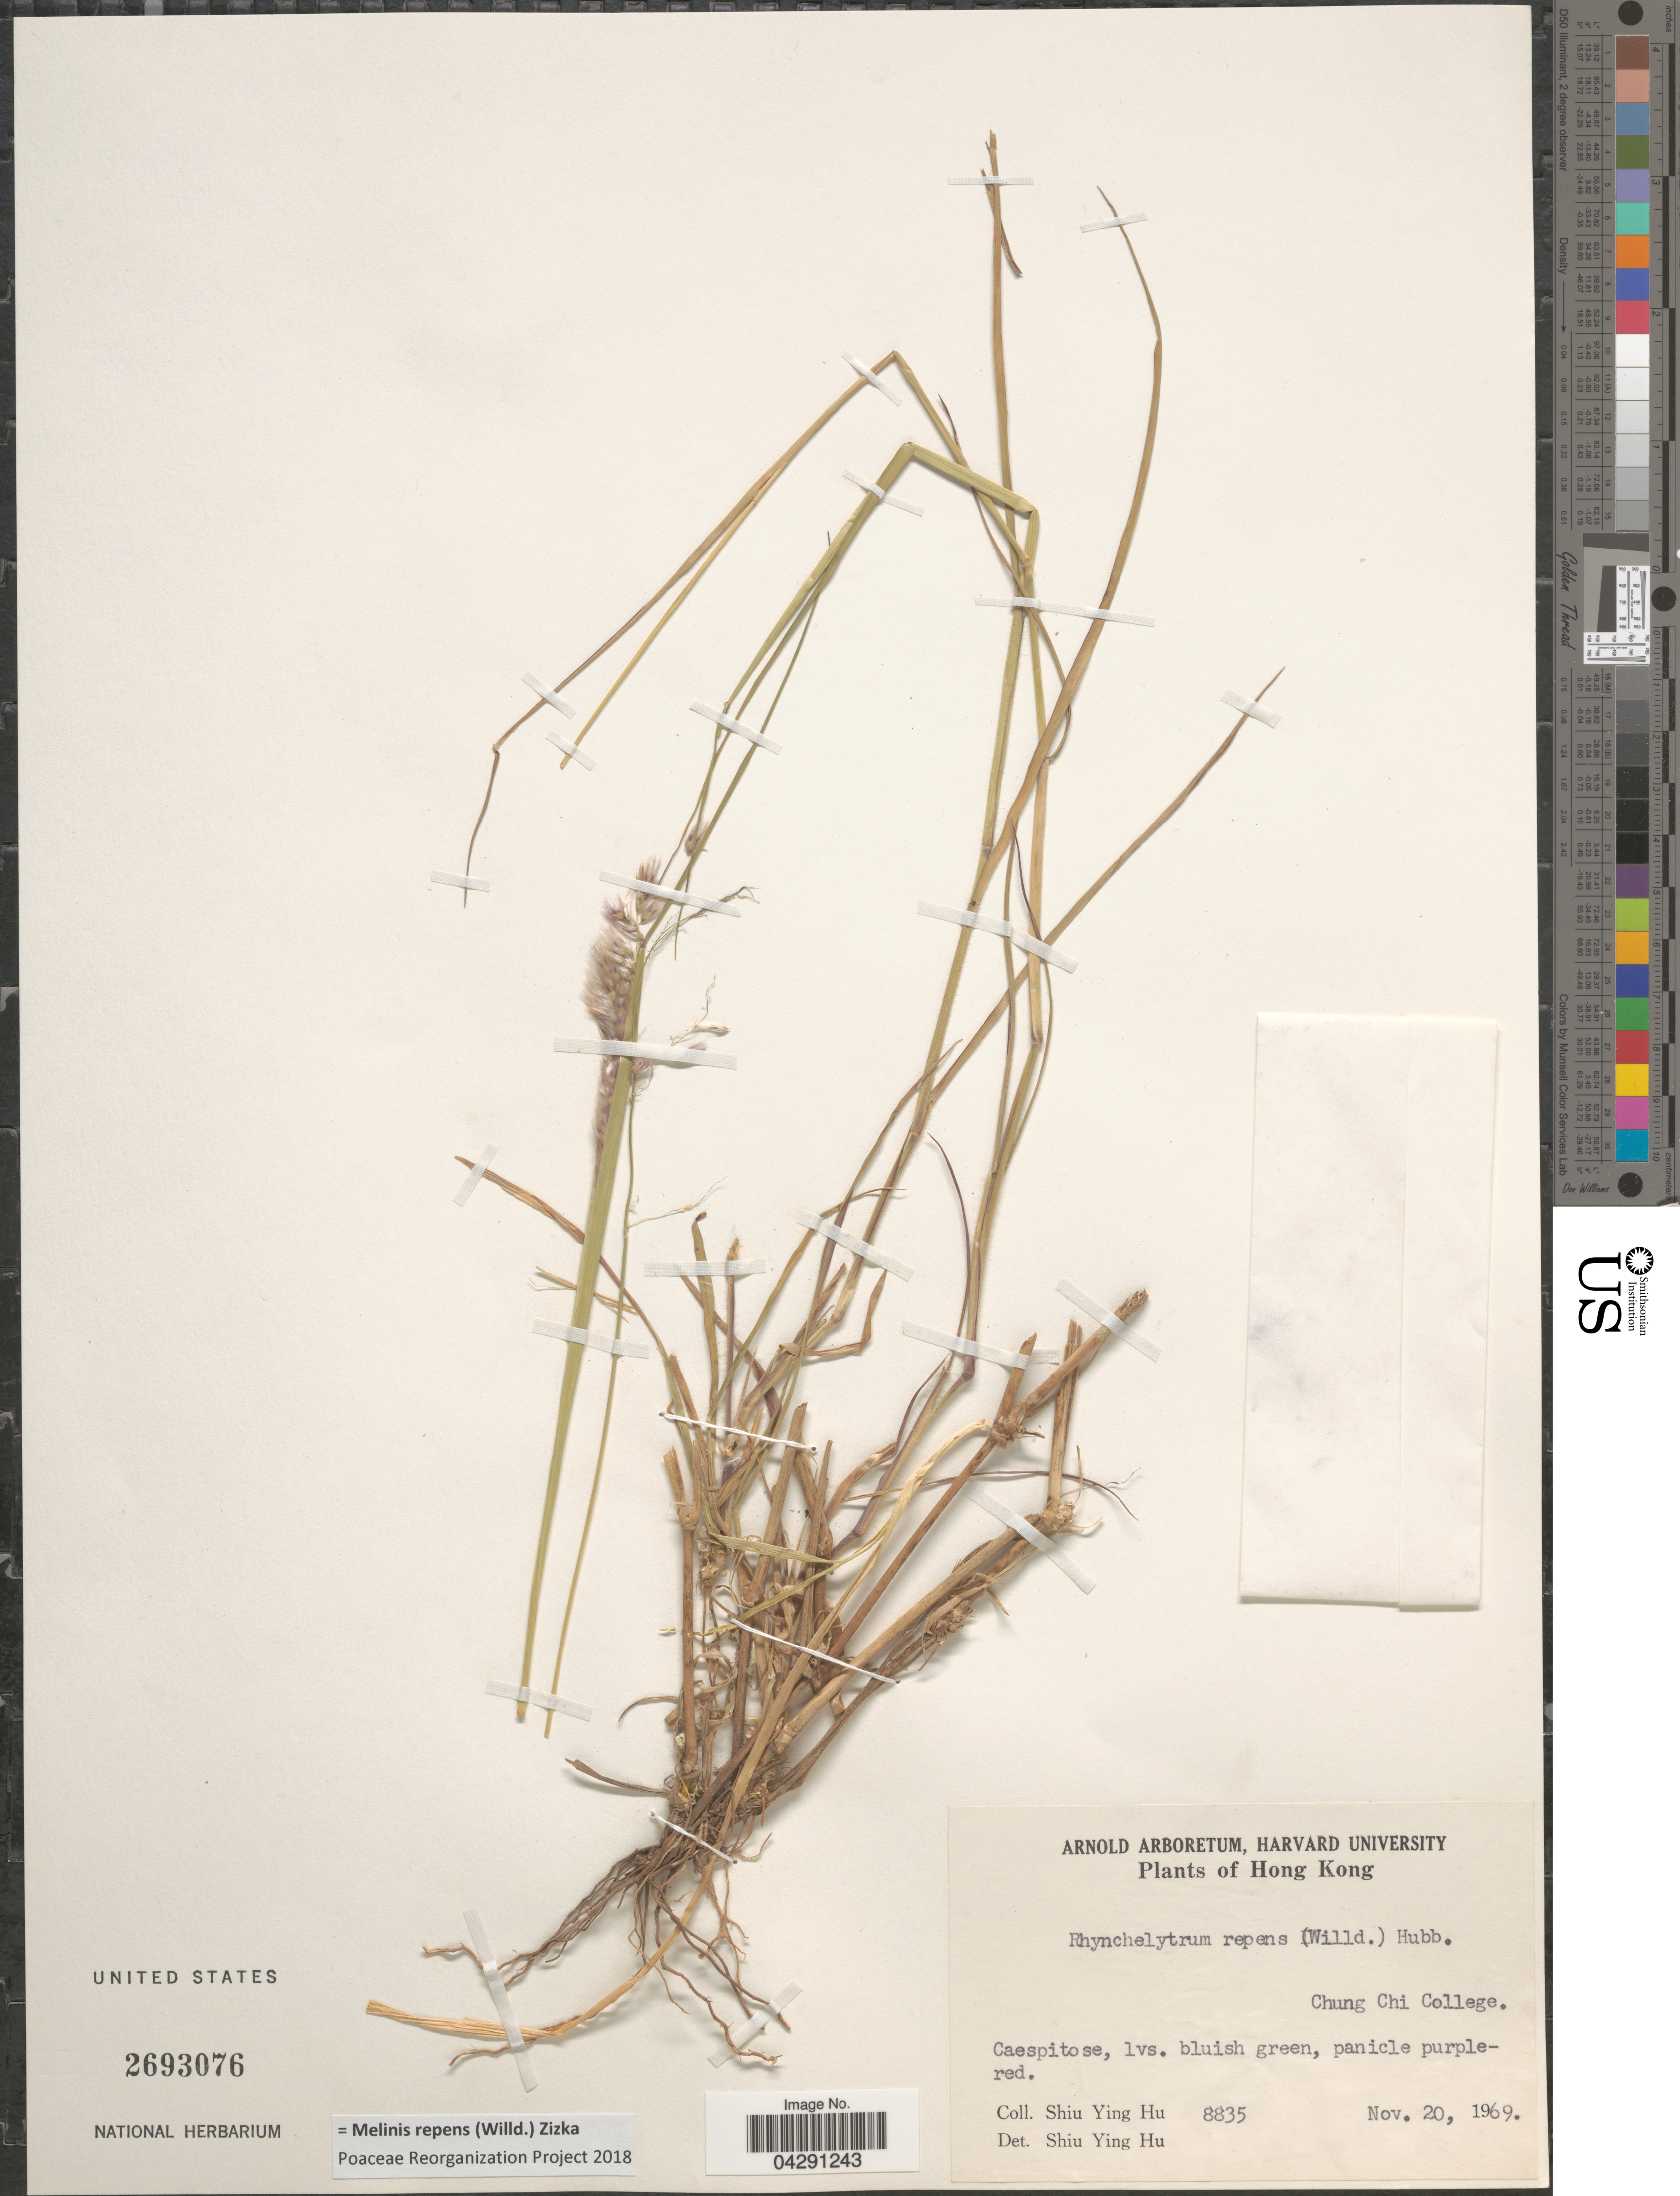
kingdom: Plantae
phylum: Tracheophyta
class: Liliopsida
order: Poales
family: Poaceae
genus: Melinis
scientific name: Melinis repens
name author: (Willd.) Zizka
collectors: S. Y. Hu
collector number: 8835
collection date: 1969-11-20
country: China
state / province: Hong Kong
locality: Chung Chi College.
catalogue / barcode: US 2693076